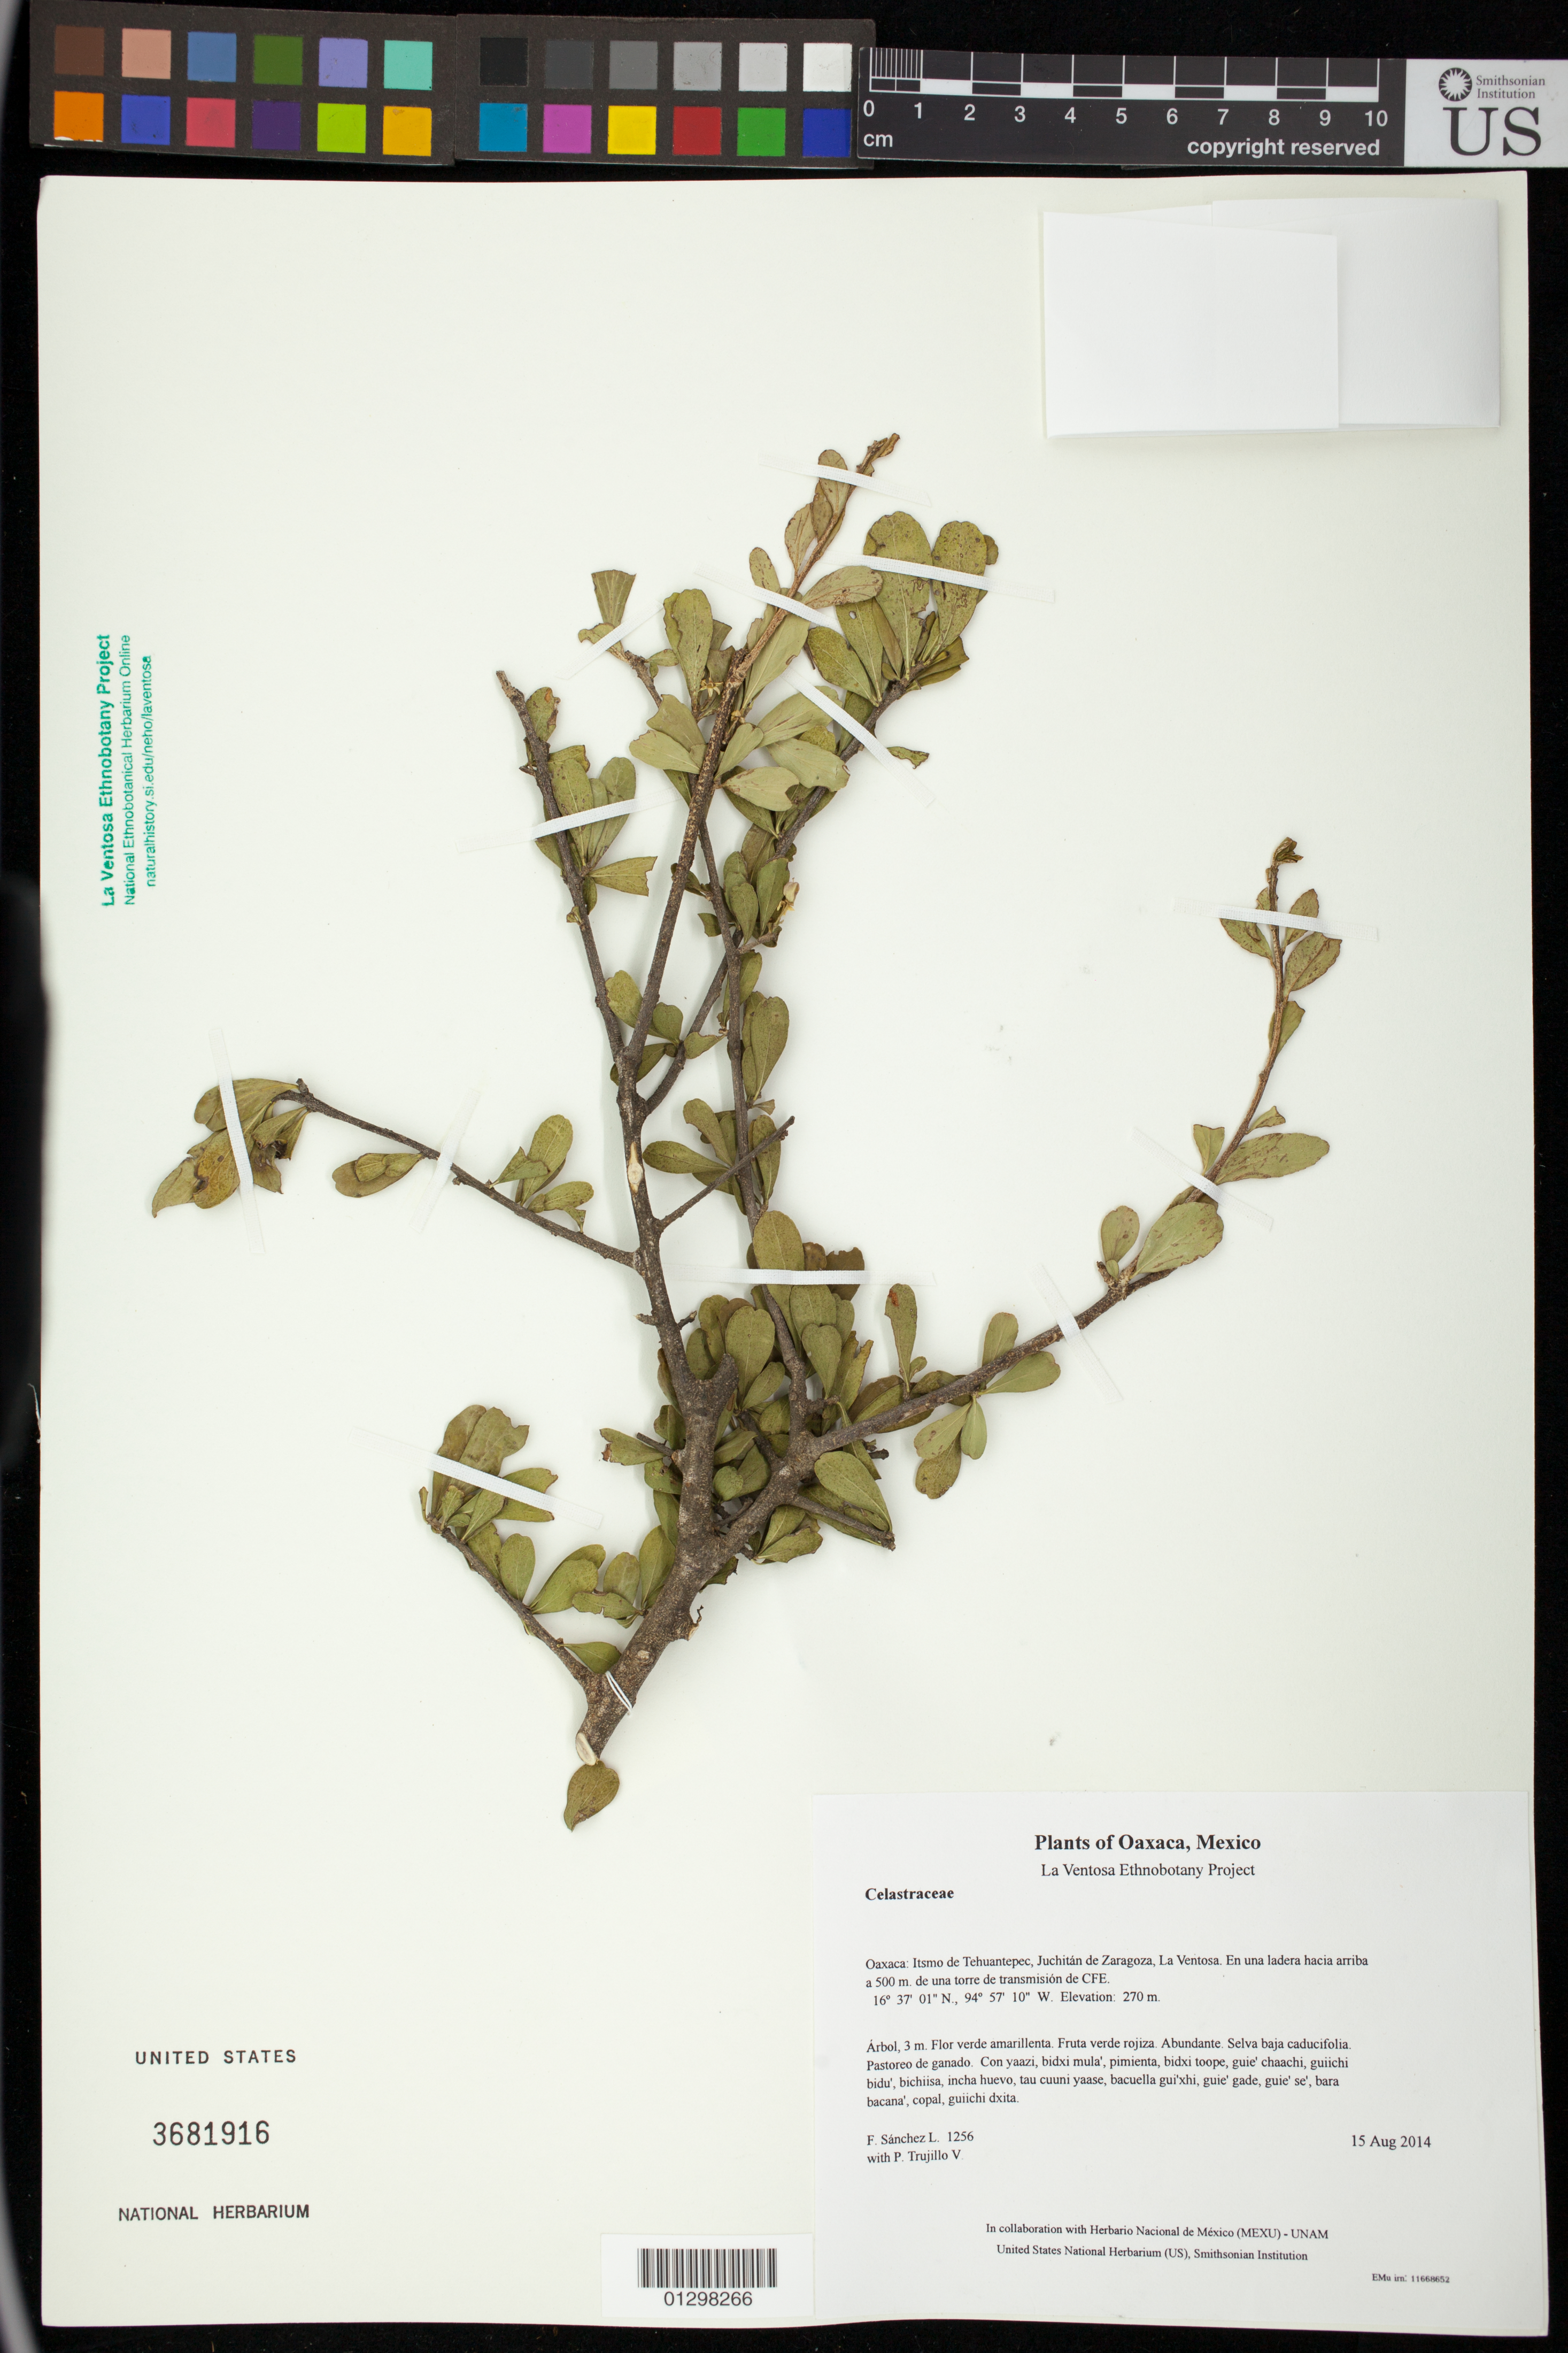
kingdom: Plantae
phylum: Tracheophyta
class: Magnoliopsida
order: Celastrales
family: Celastraceae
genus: Wimmeria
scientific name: Wimmeria confusa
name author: Hemsl.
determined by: Velasco G., Kenia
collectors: F. Sánchez L. & P. Trujillo V.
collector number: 1256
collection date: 2014-08-15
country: Mexico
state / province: Oaxaca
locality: Itsmo de Tehuantepec, Juchitán de Zaragoza, La Ventosa. En una ladera hacia arriba a 500 m. de una torre de transmisión de CFE.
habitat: Selva baja caducifolia. Pastoreo de ganado.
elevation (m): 270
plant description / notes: JEBOT, MEXU, SERO, US; Yaga. 3 m. Guie' naga' naguchi ga. Cuaananaxhi naga' naxiña' ga. Stale.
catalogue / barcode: US 3681916